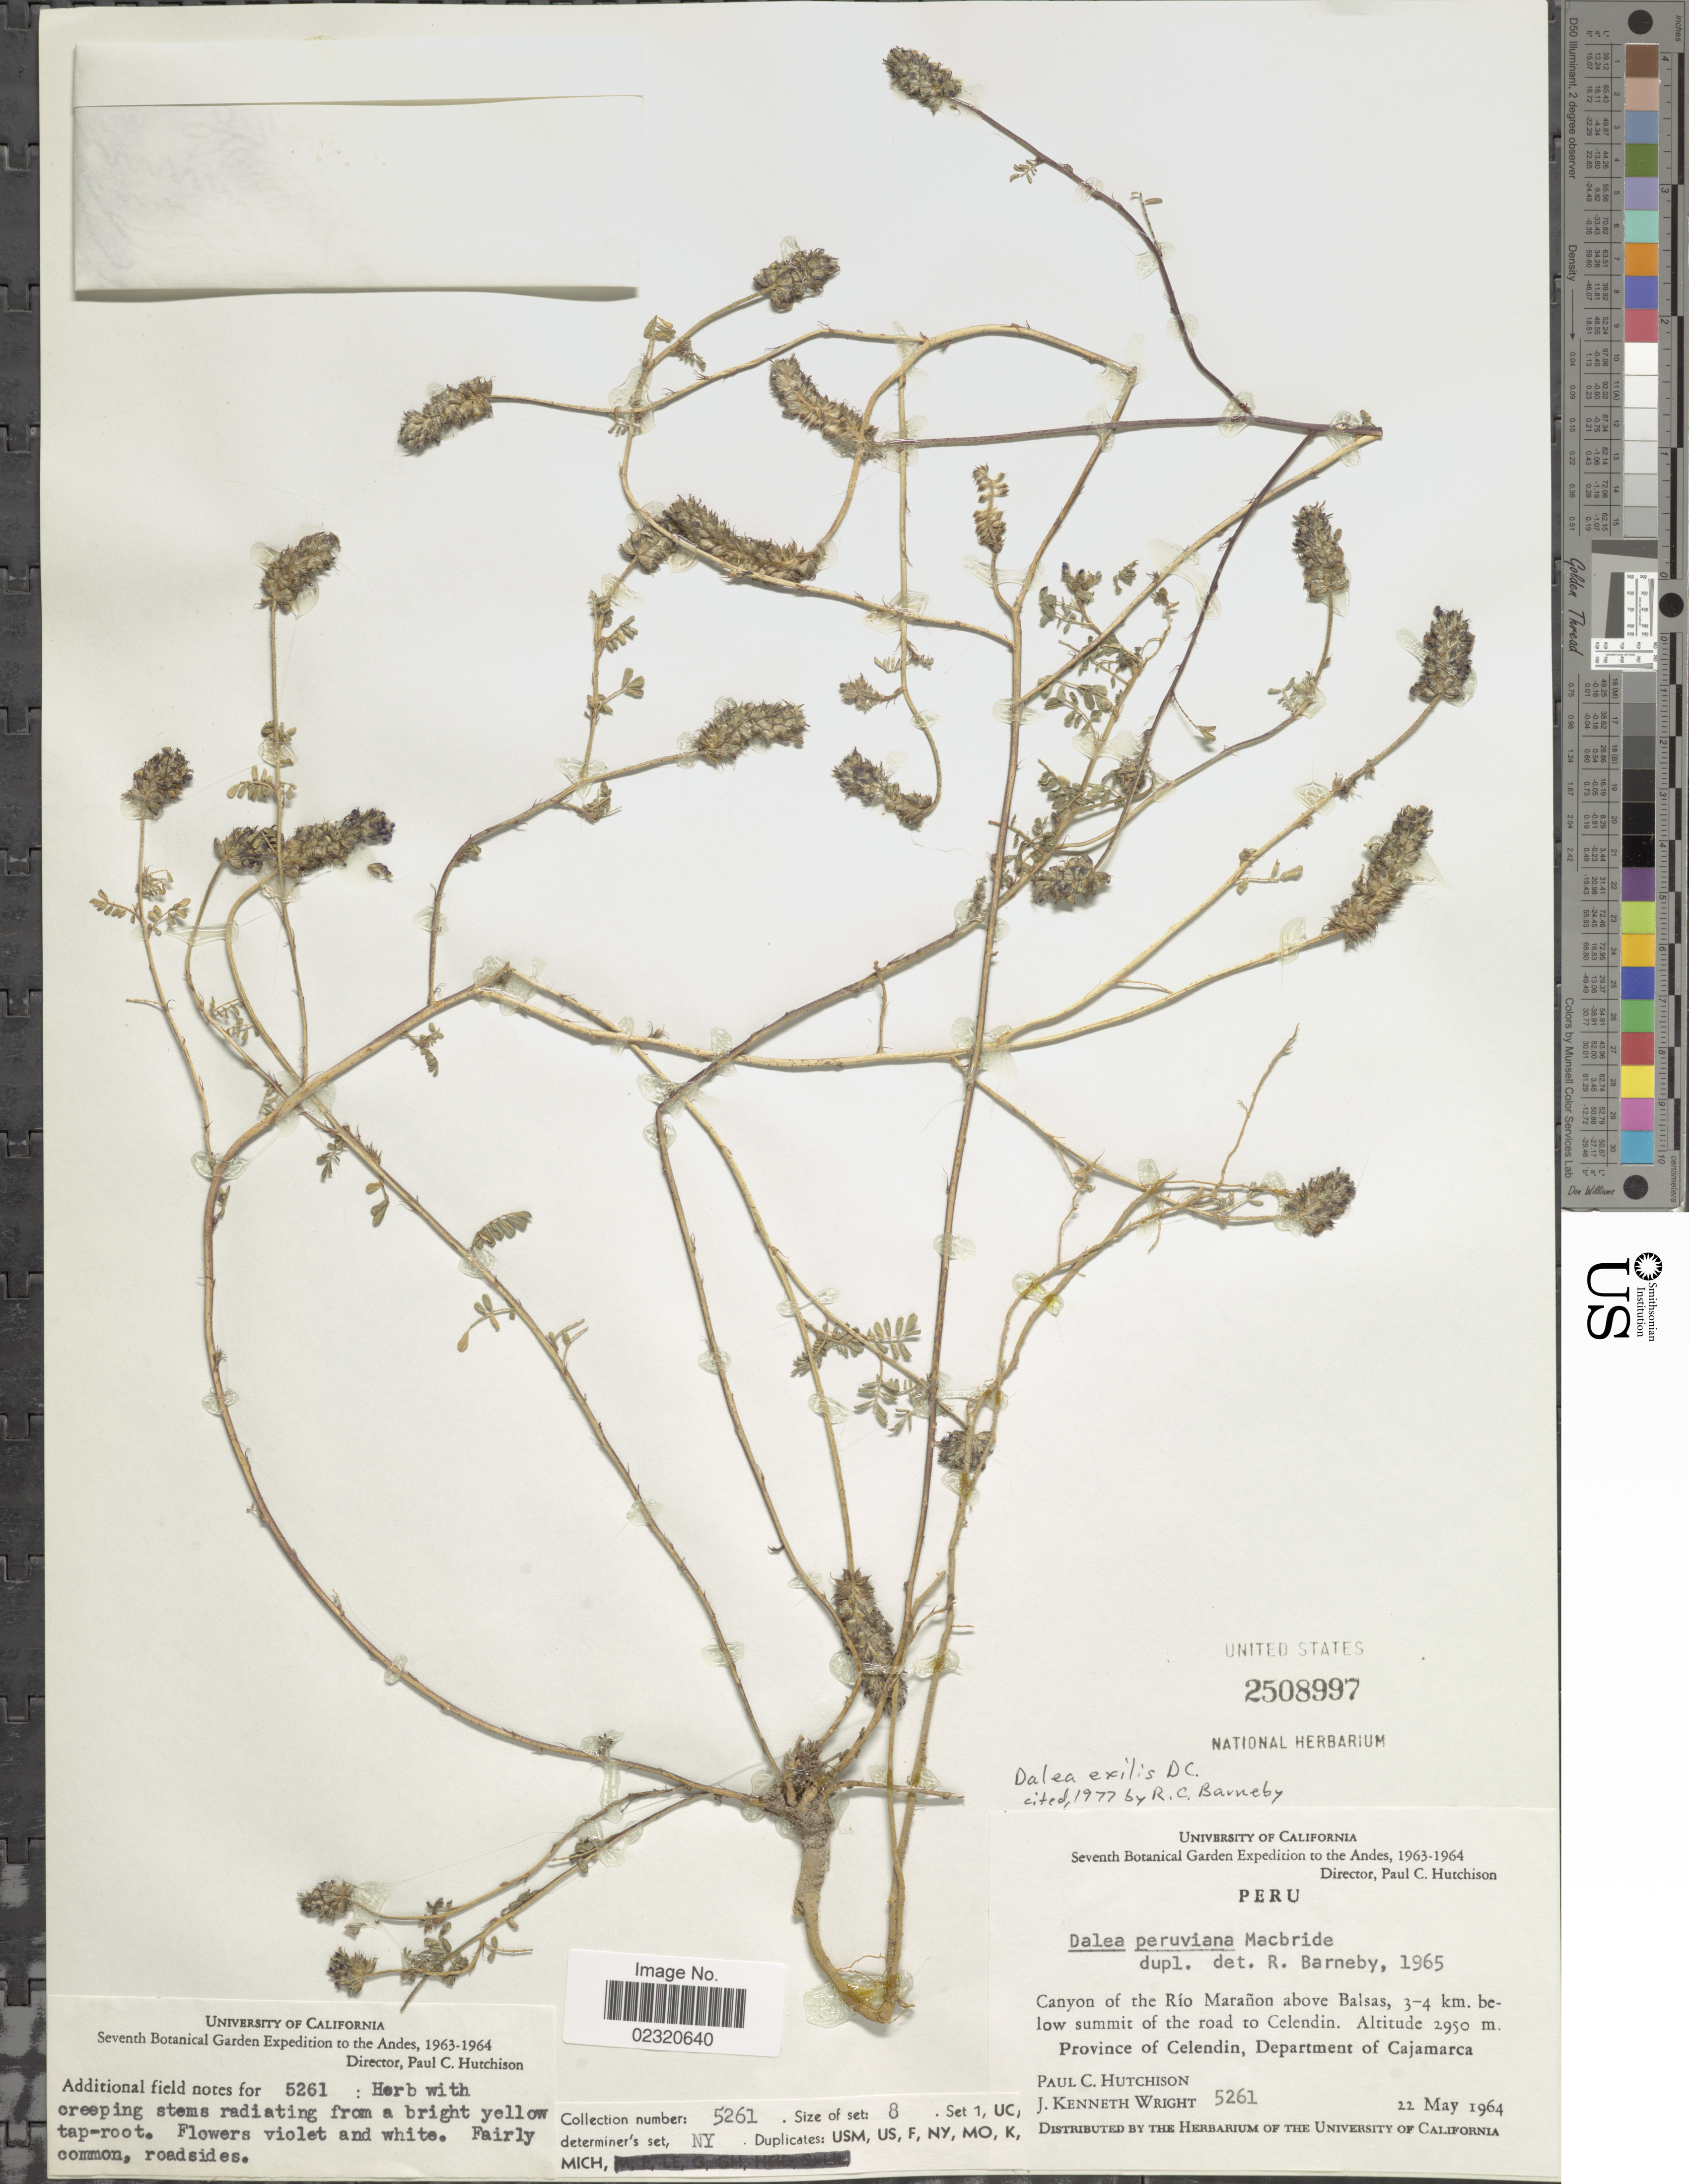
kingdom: Plantae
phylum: Tracheophyta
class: Magnoliopsida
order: Fabales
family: Fabaceae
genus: Dalea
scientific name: Dalea exilis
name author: DC.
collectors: P. C. Hutchison & J. K. Wright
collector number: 5261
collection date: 1964-05-22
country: Peru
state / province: Cajamarca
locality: Canyon of the Rio Maranon above Balsas, 3-4 km. below summit of the road to Celendin, Province of Celendin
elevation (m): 2950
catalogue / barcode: US 2508997